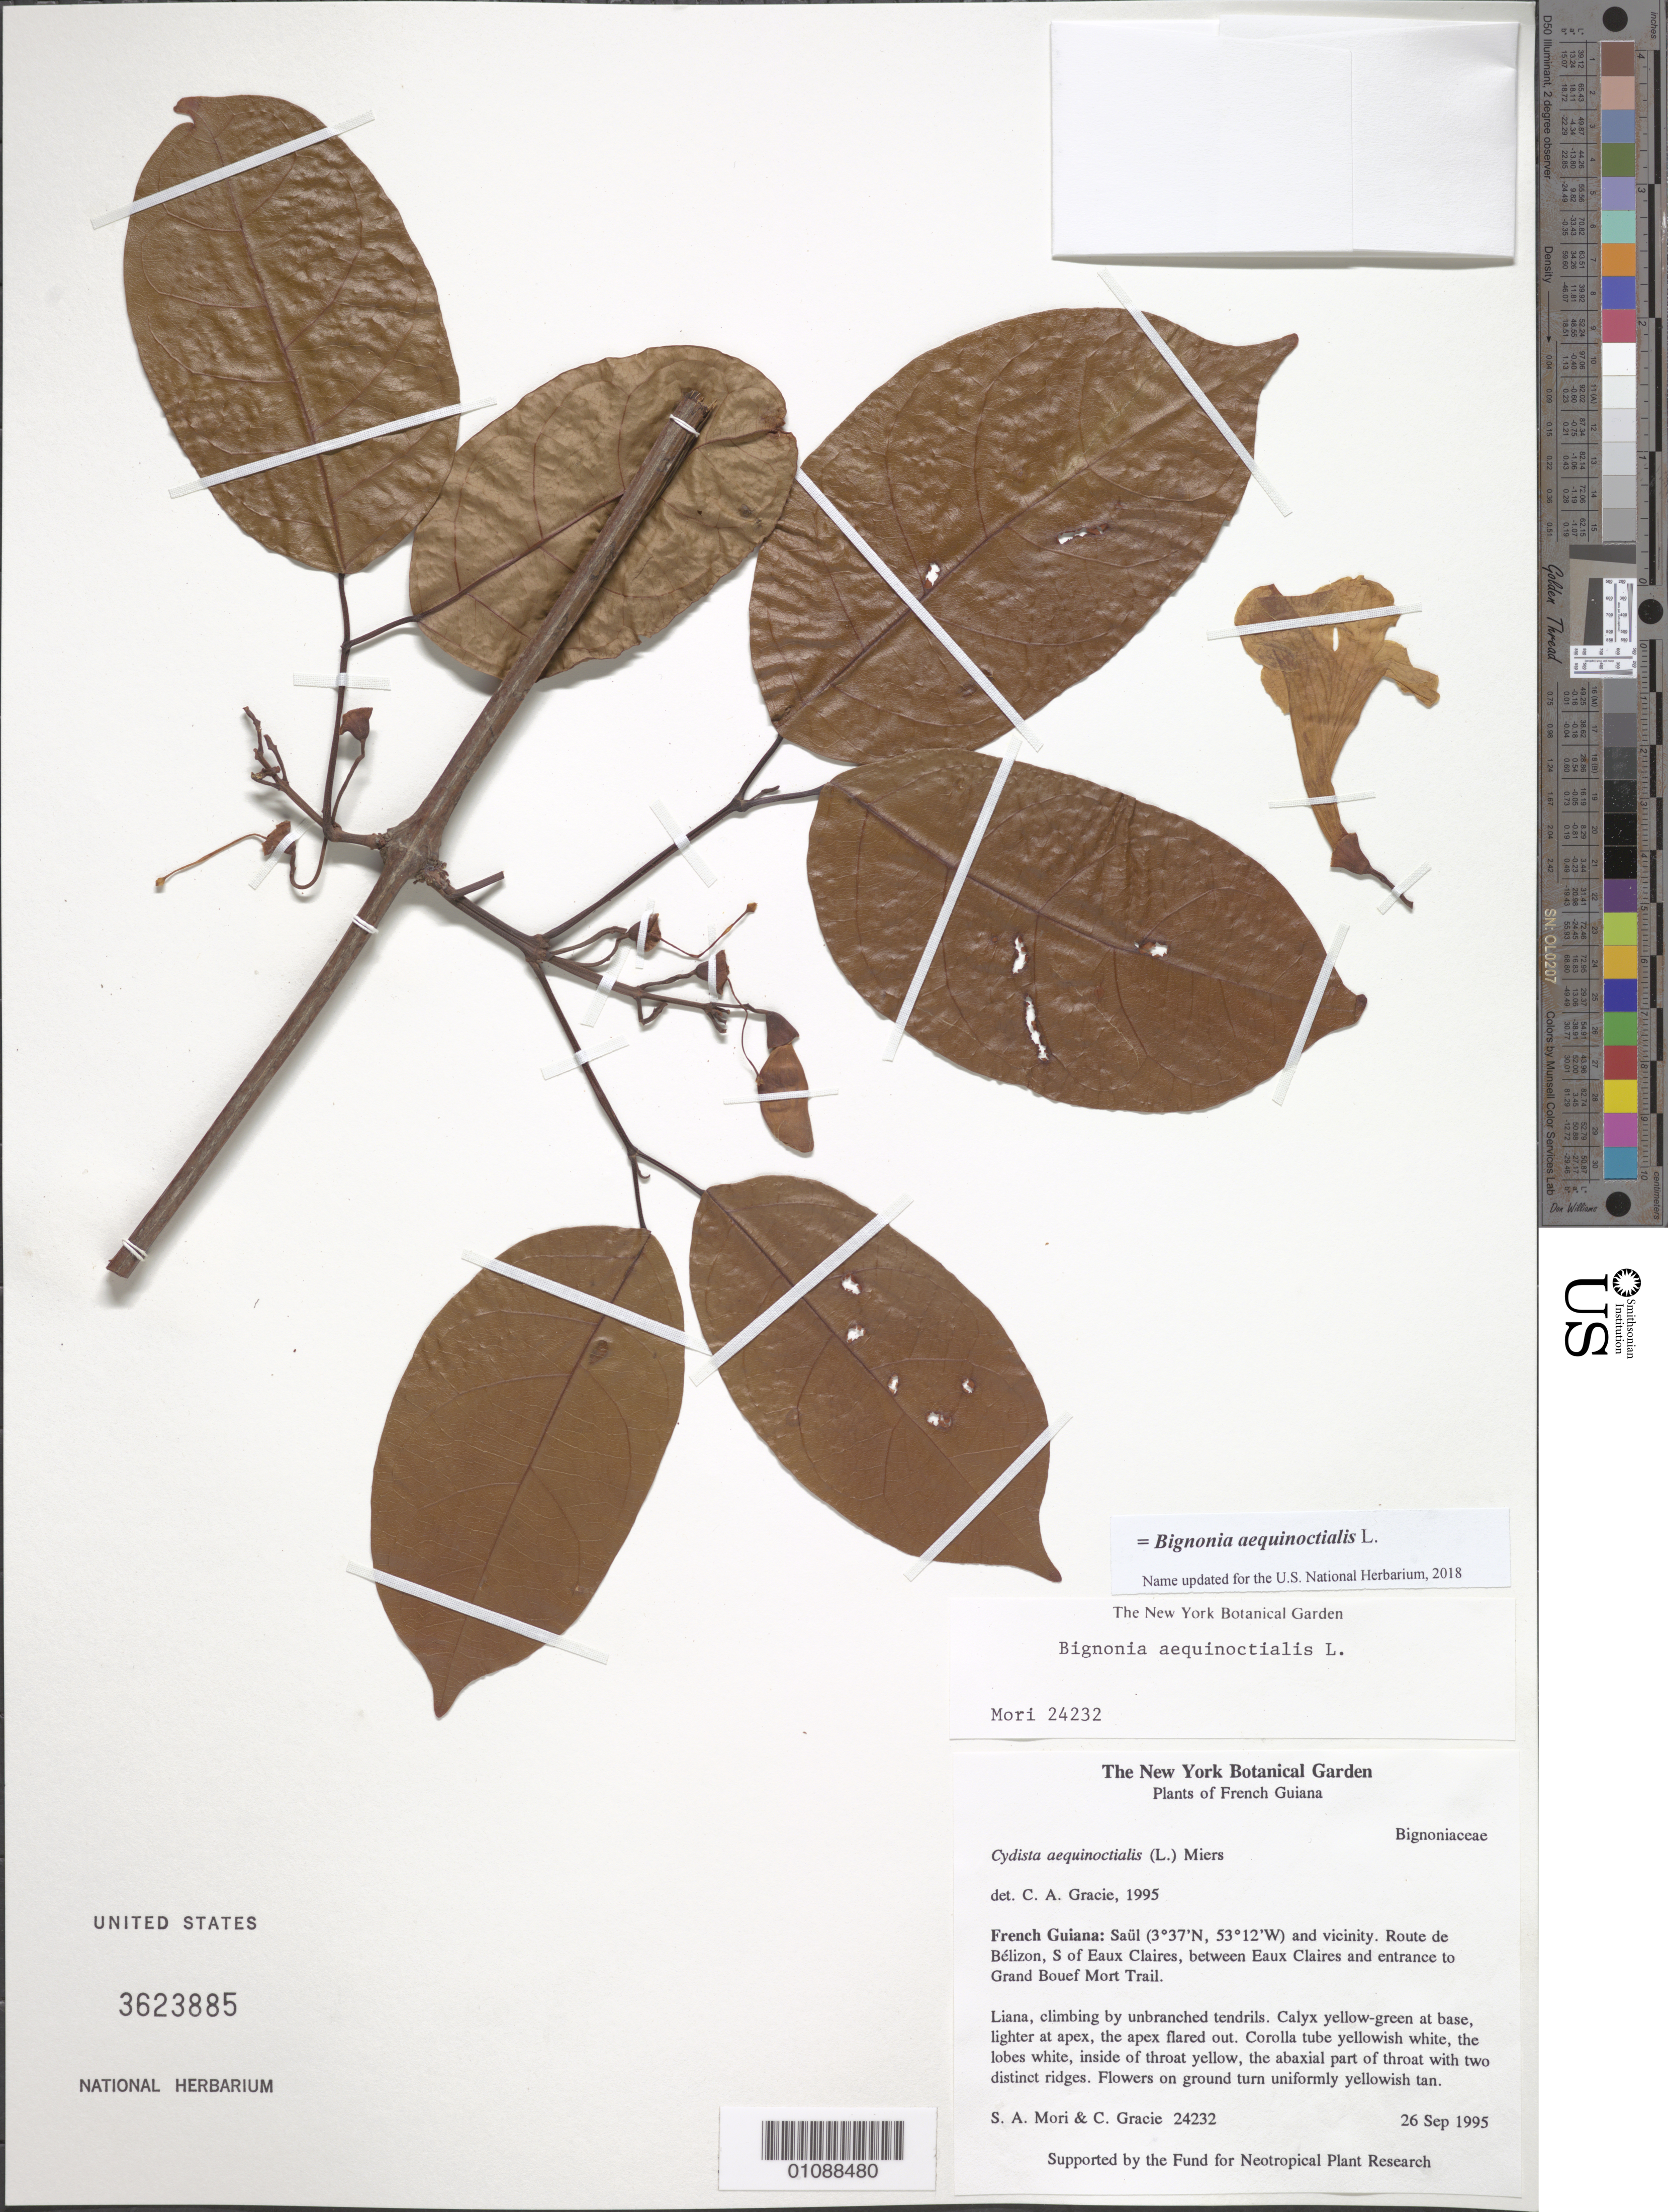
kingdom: Plantae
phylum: Tracheophyta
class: Magnoliopsida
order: Lamiales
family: Bignoniaceae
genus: Bignonia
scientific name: Bignonia aequinoctialis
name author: L.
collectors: S. Mori & C. A. Gracie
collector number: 24232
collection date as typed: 26-Sep-95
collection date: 1995-09-26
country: French Guiana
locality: Saül and vic., Route de Bélizon, S of Eaux Claires, between Eaux Claires and entrance to Grand Bouef Mort Trail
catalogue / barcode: US 3623885